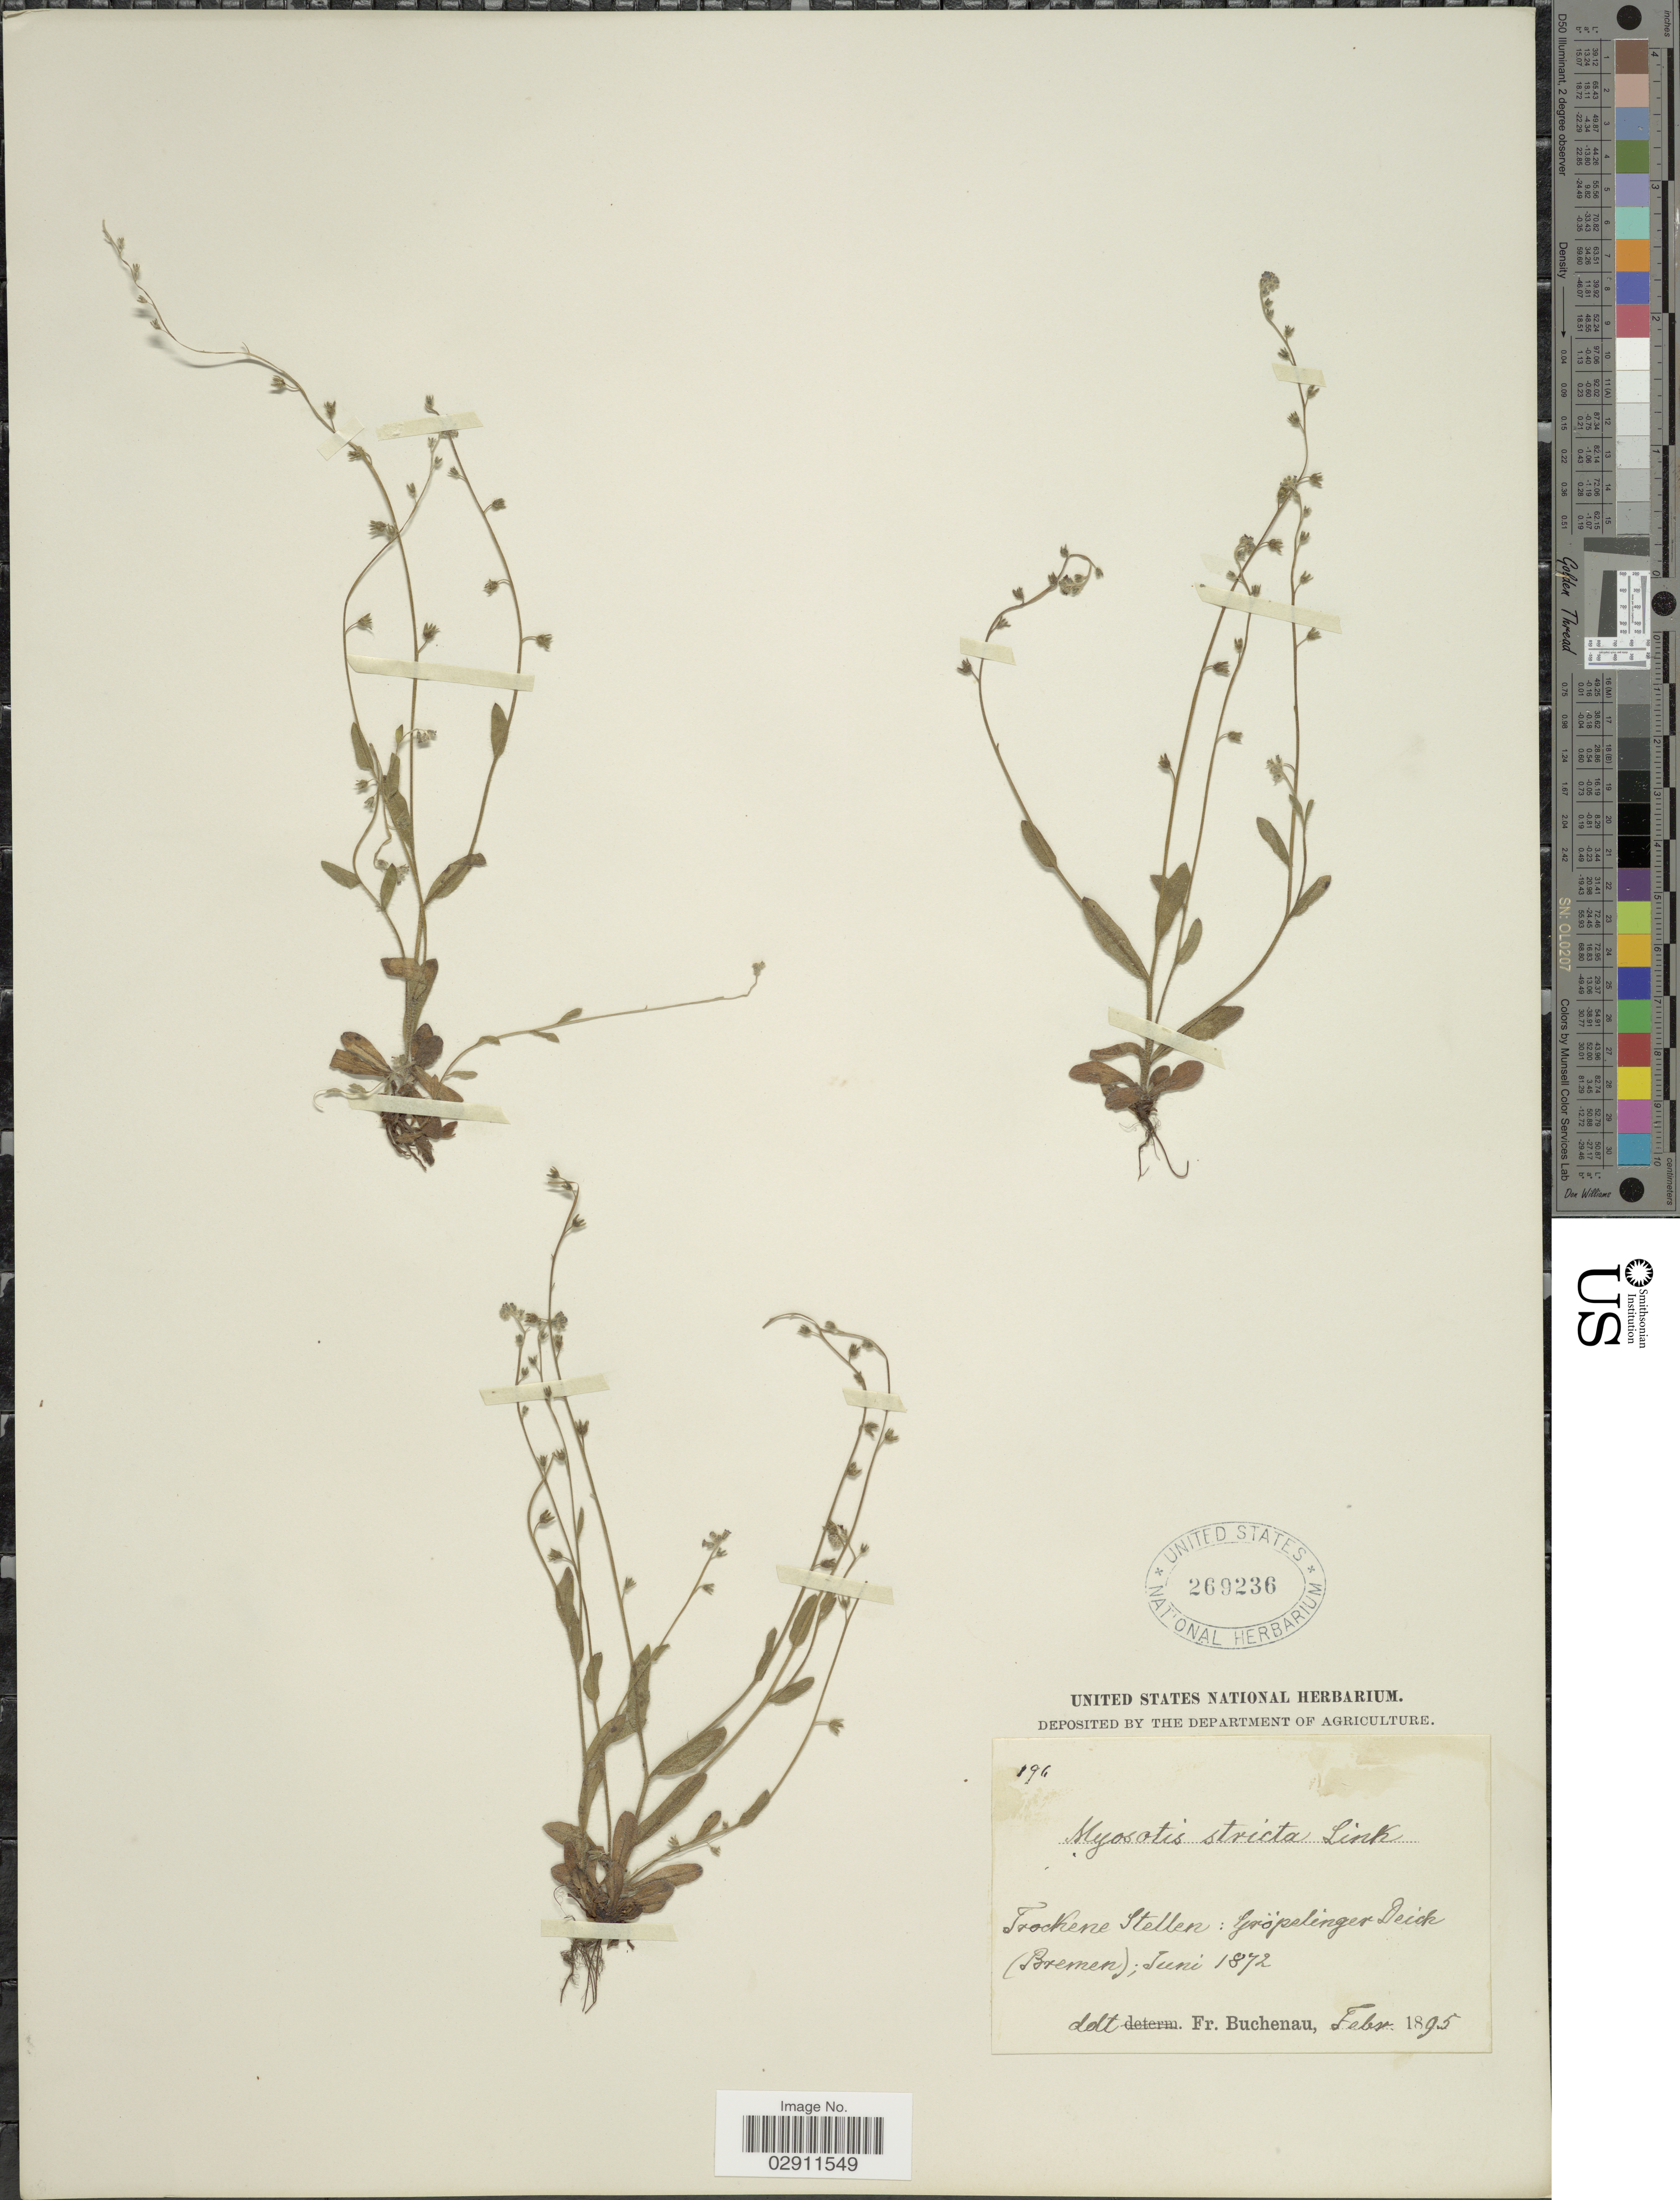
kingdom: Plantae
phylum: Tracheophyta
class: Magnoliopsida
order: Boraginales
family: Boraginaceae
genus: Myosotis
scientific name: Myosotis ramosissima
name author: Rochel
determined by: Goldman, Doug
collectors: ex herb. United States National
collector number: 194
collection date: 1872-06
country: Germany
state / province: Bremen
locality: Trockene Stellen: Gröpelinger Deich [interpreted].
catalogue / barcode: US 269236